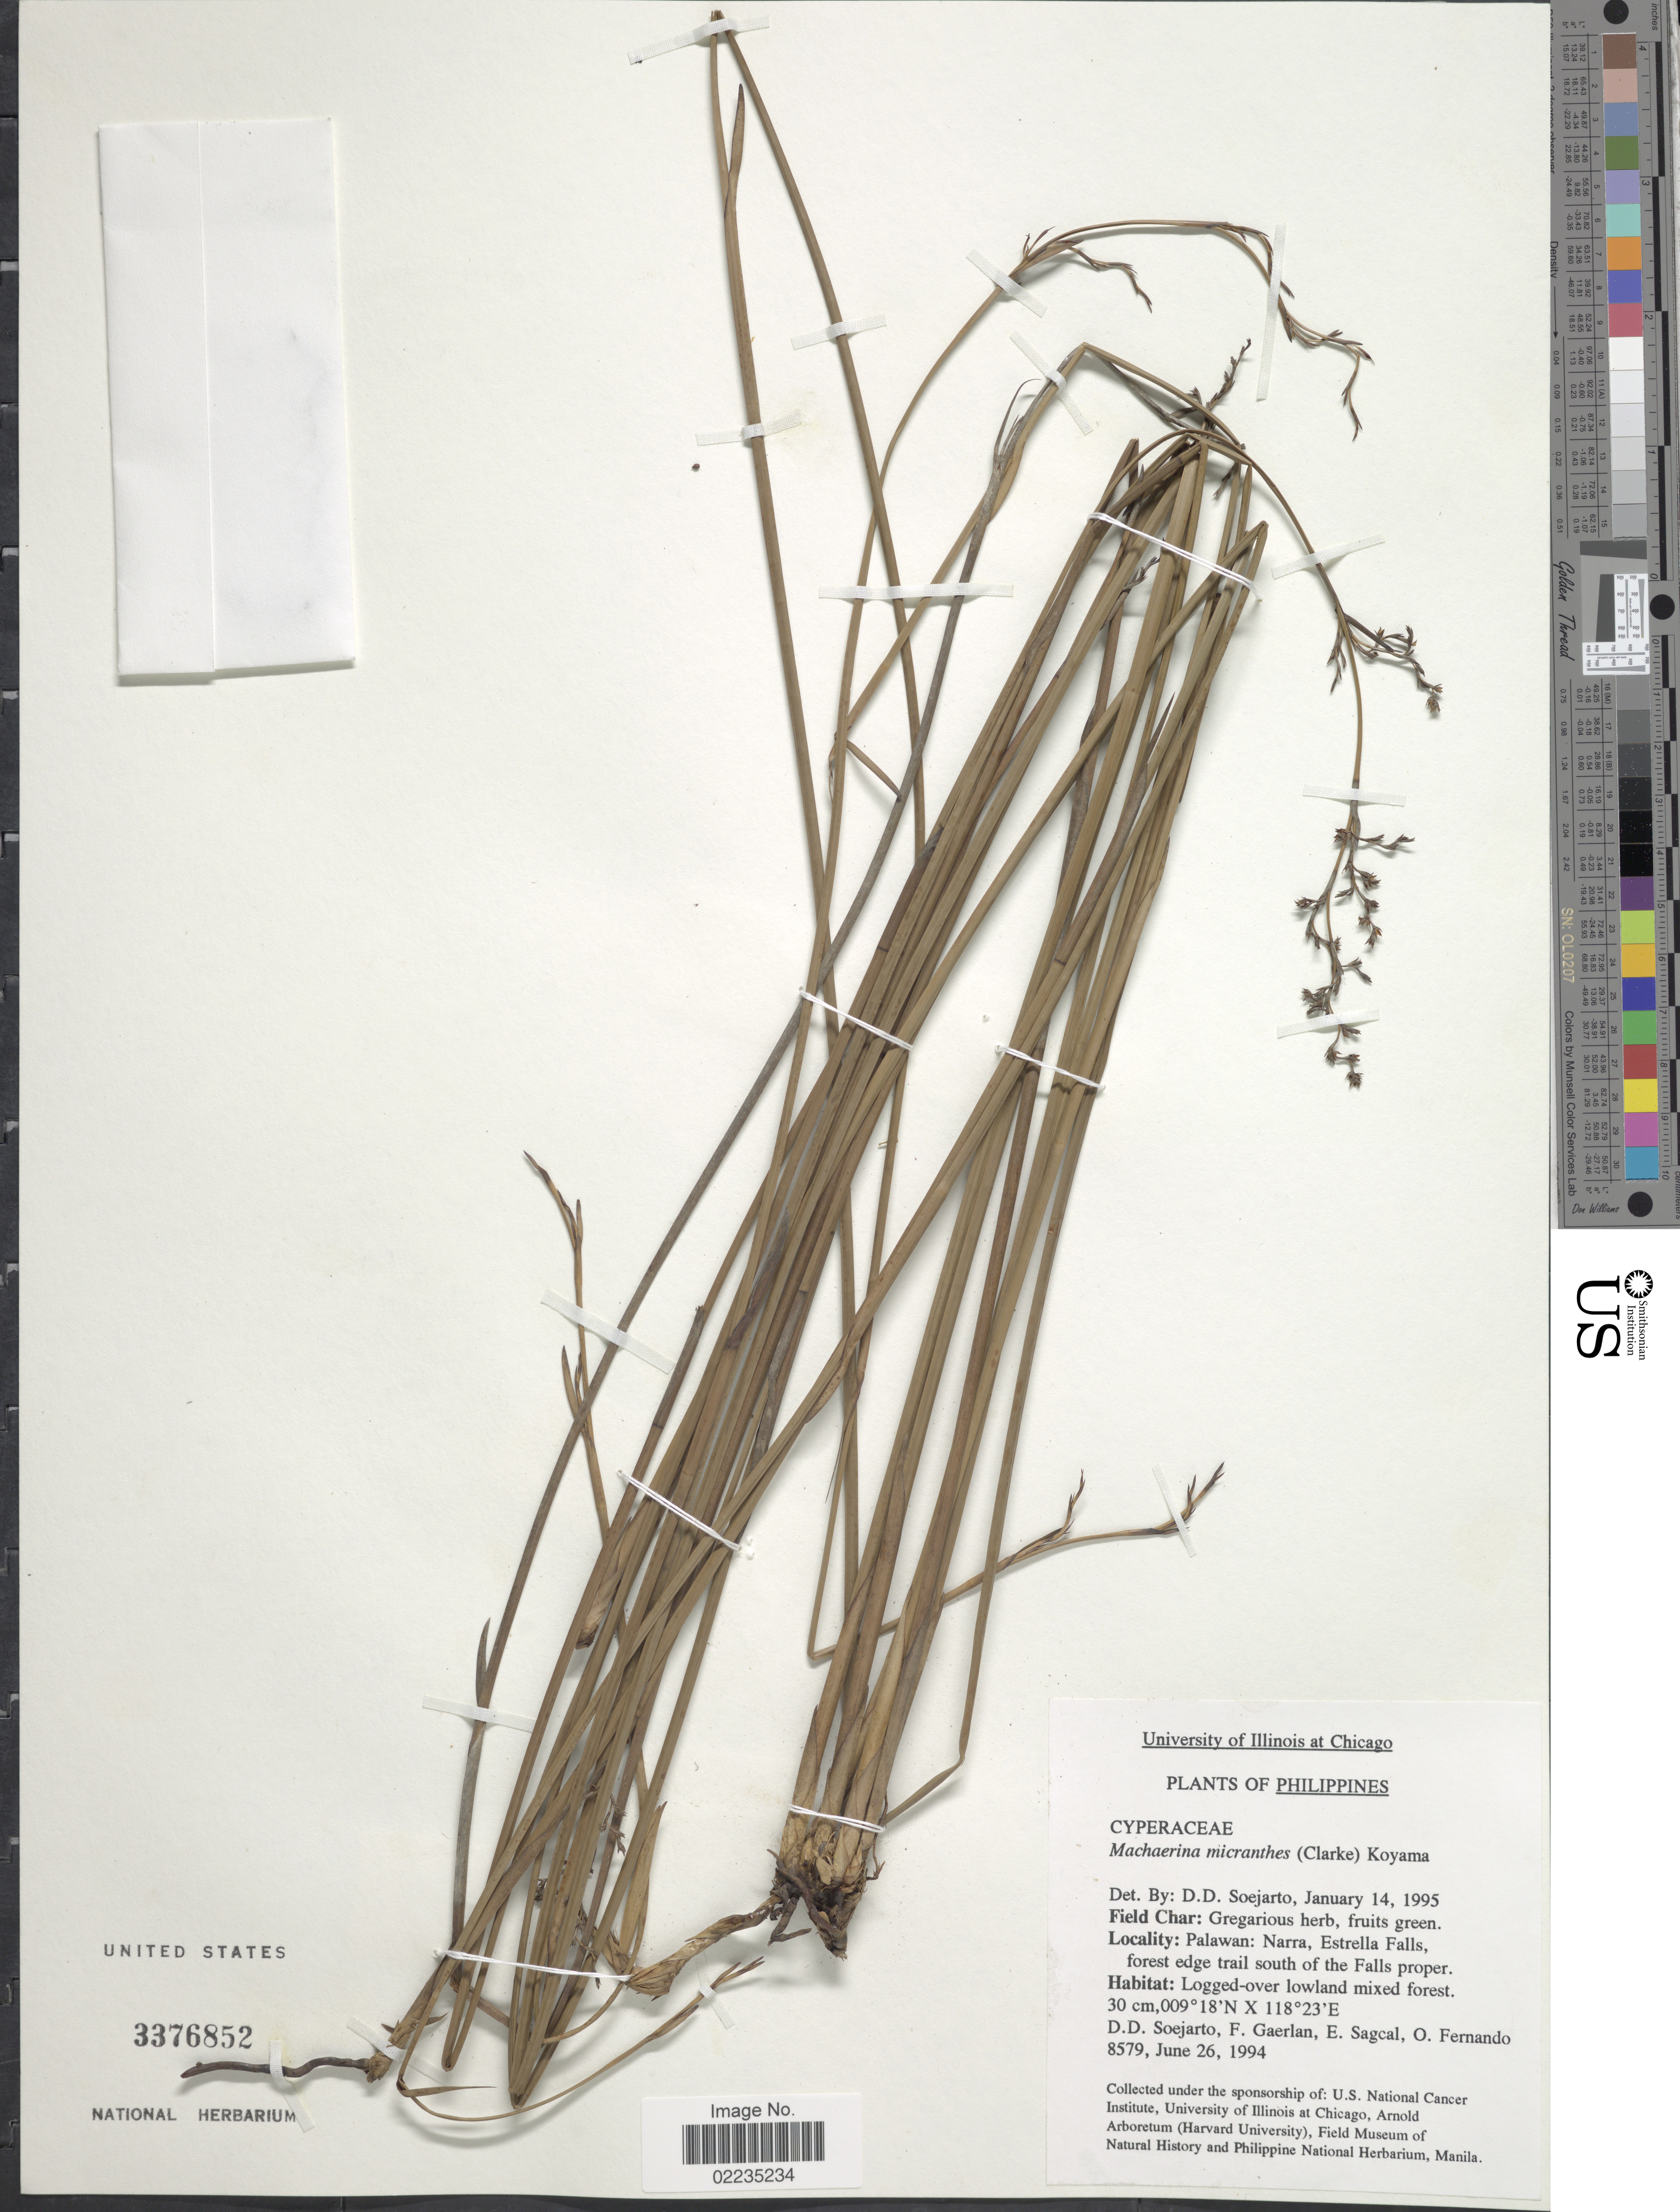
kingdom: Plantae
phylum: Tracheophyta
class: Liliopsida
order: Poales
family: Cyperaceae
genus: Machaerina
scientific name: Machaerina disticha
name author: (C.B. Clarke) T. Koyama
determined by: Strong, Mark T., (BOT), Smithsonian Institution - National Museum of Natural History (UNITED STATES)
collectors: F. Gaerlan, E. Sagcal & O. Fernando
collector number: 8579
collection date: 1994-06-26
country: Philippines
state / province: Mimaropa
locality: Palawan, Narra, Estrella Falls, forest edge trail south of The Falls proper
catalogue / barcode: US 3376852